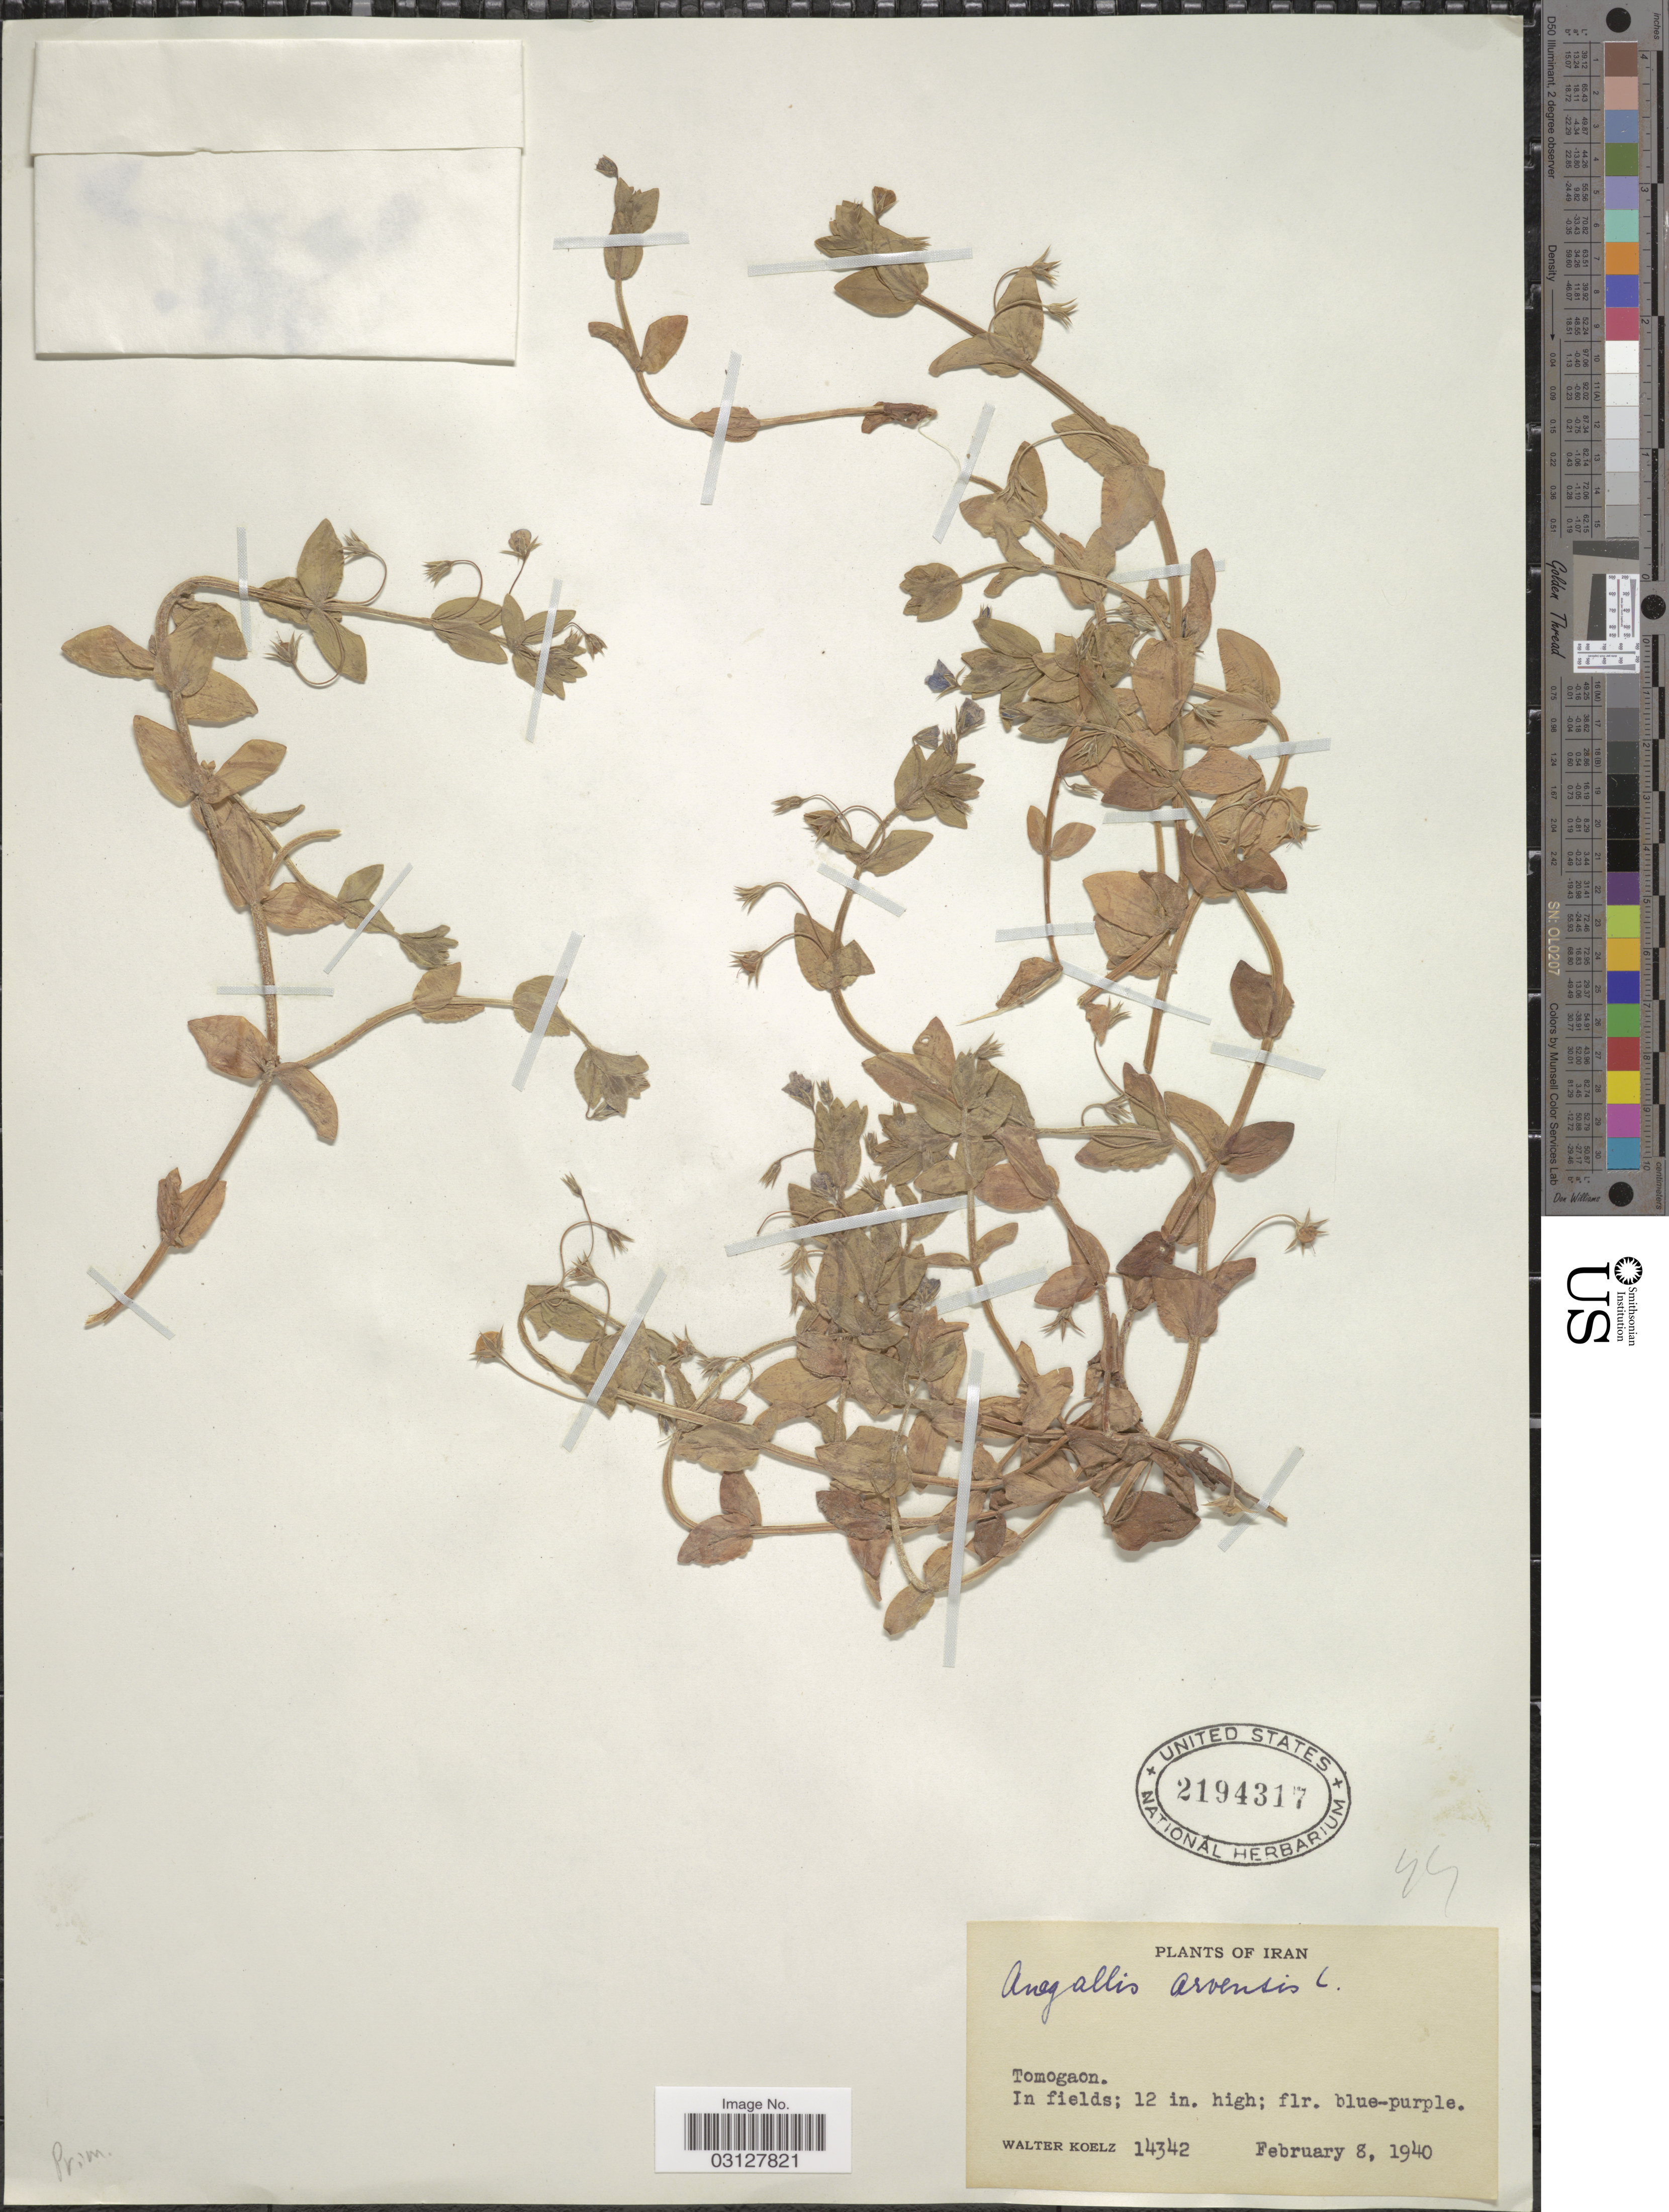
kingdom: Plantae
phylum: Tracheophyta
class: Magnoliopsida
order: Ericales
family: Primulaceae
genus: Anagallis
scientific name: Anagallis arvensis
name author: L.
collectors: W. N. Koelz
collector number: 14342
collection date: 1940-02-08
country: Iran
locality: Tomogaon.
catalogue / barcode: US 2194317